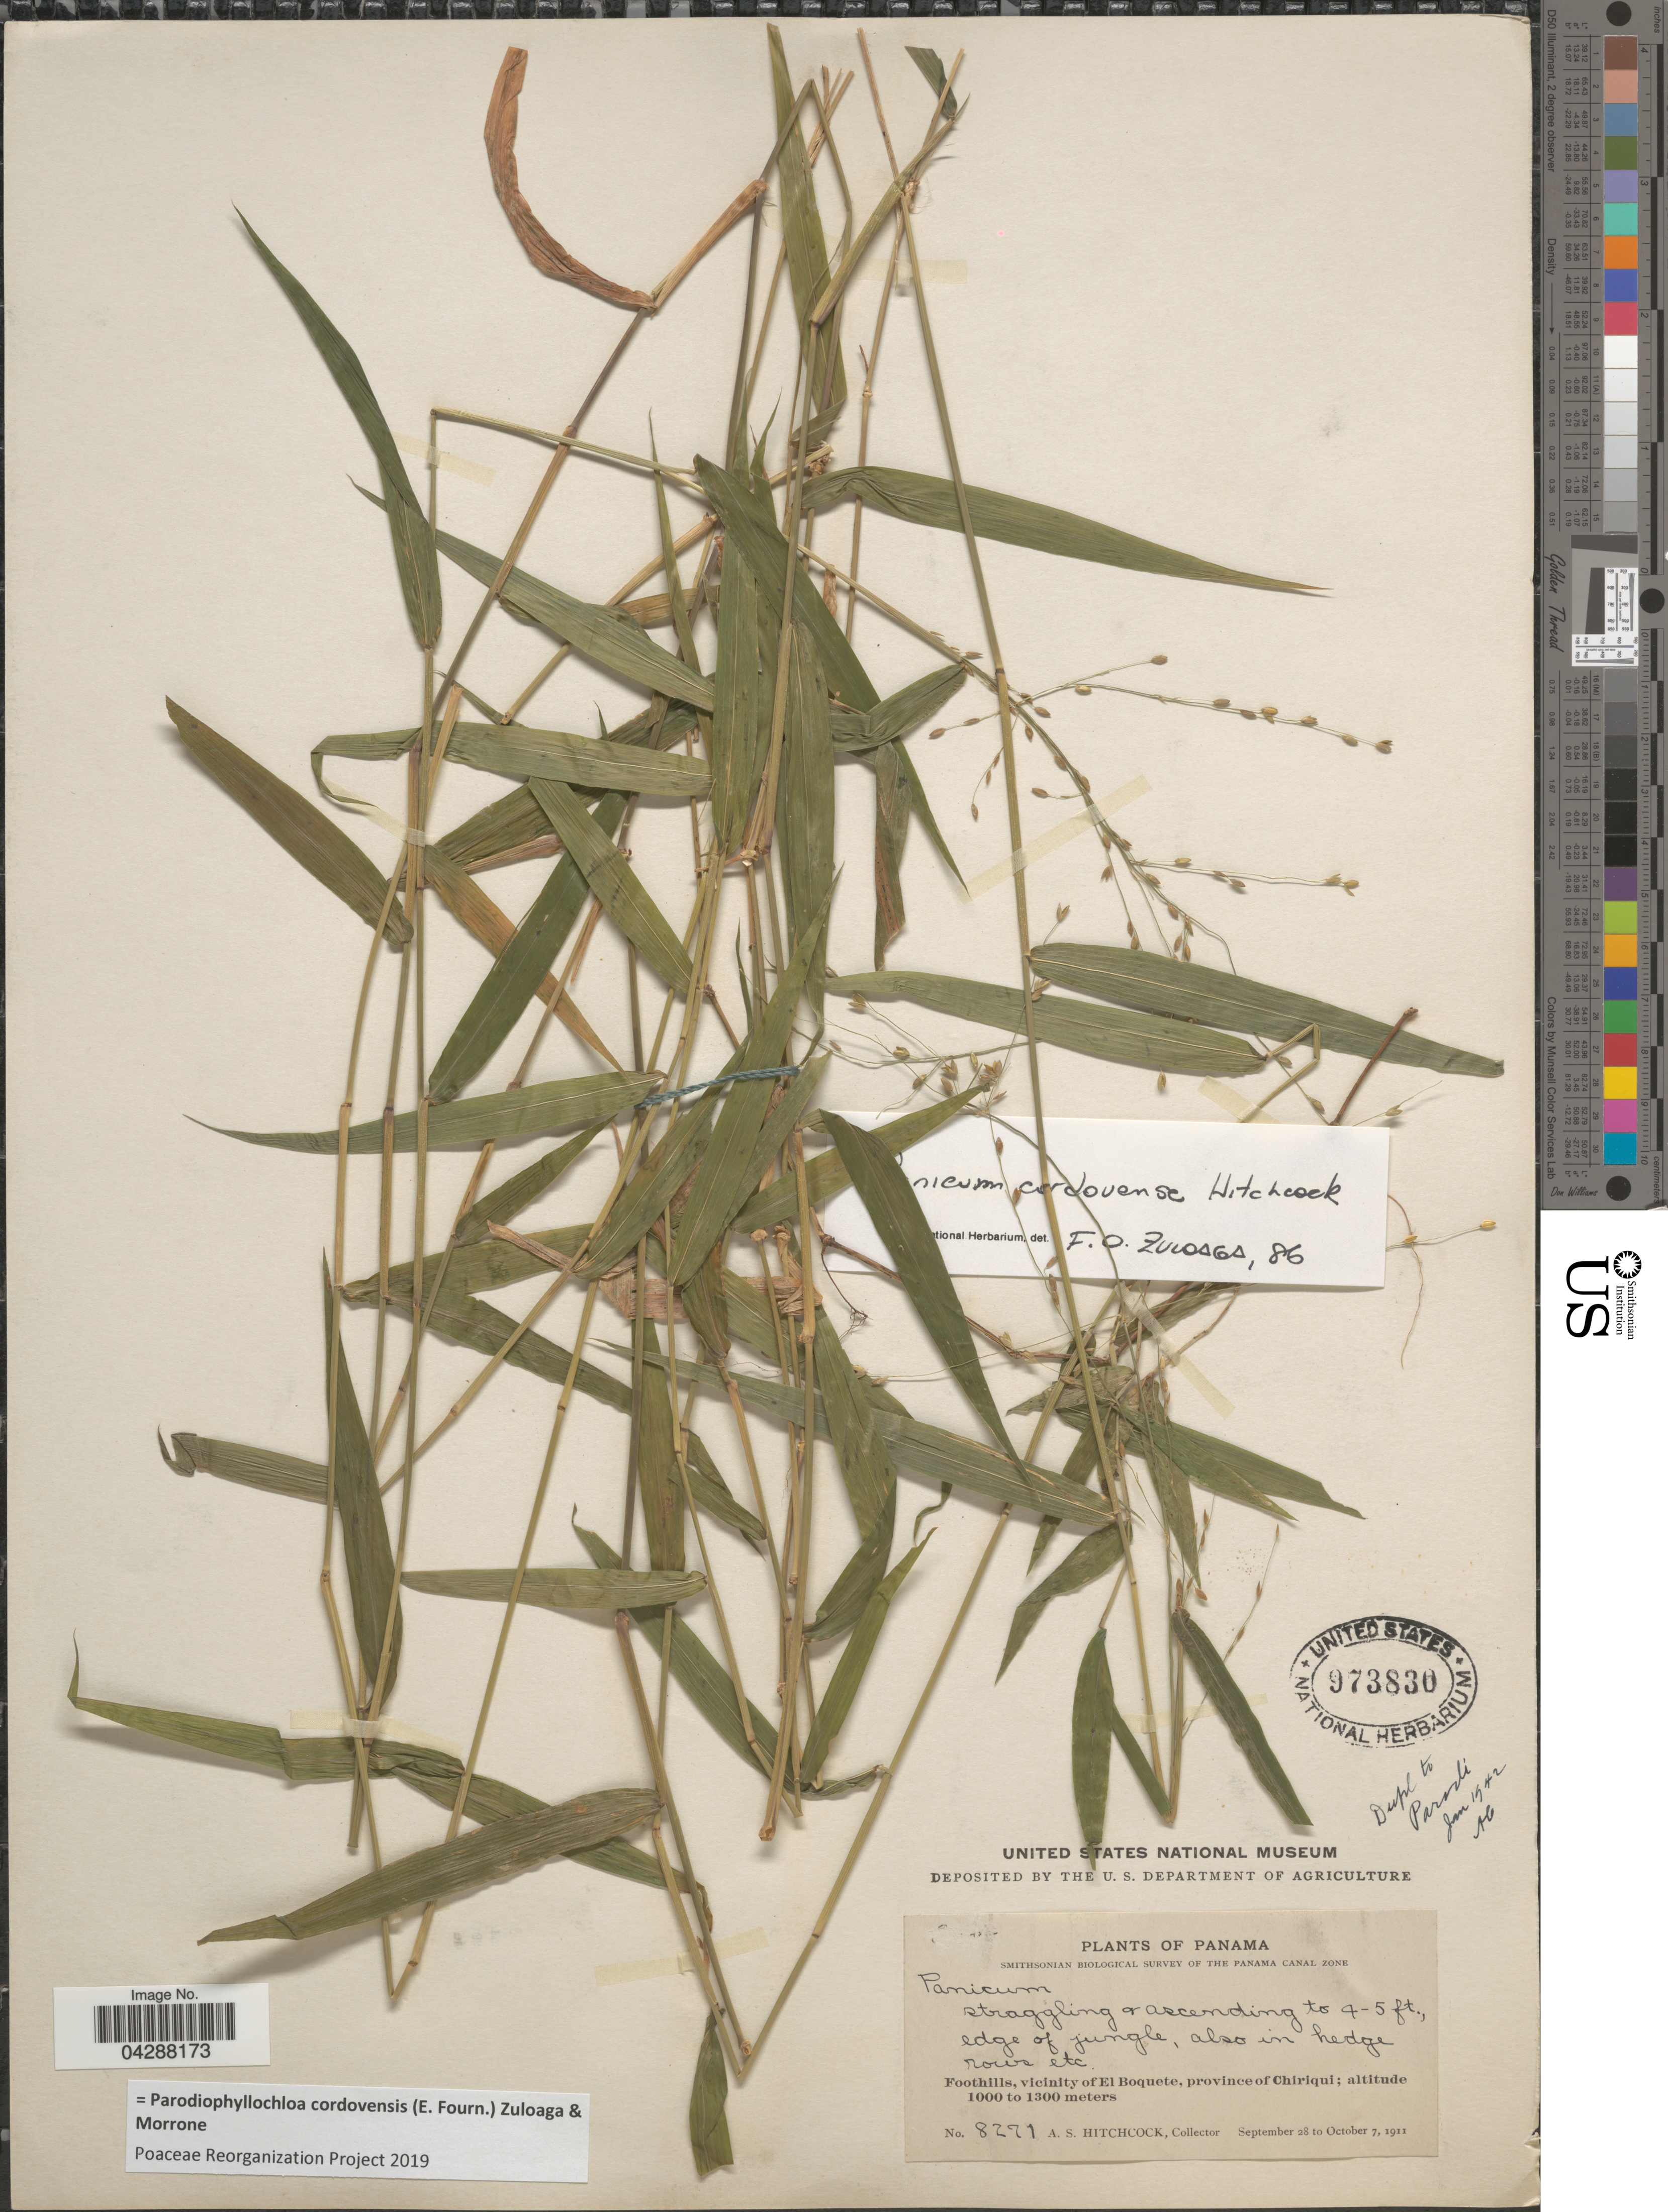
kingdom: Plantae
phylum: Tracheophyta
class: Liliopsida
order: Poales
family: Poaceae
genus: Parodiophyllochloa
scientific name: Parodiophyllochloa cordovensis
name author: (E. Fourn.) Zuloaga & Morrone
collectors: A. S. Hitchcock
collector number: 8271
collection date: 1911-09-28/1911-10-07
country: Panama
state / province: Chiriqui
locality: Smithsonian Biological Survey Of The Panama Canal Zone. Foothills, vicinity of El Boquete.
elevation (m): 1000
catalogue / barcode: US 973830